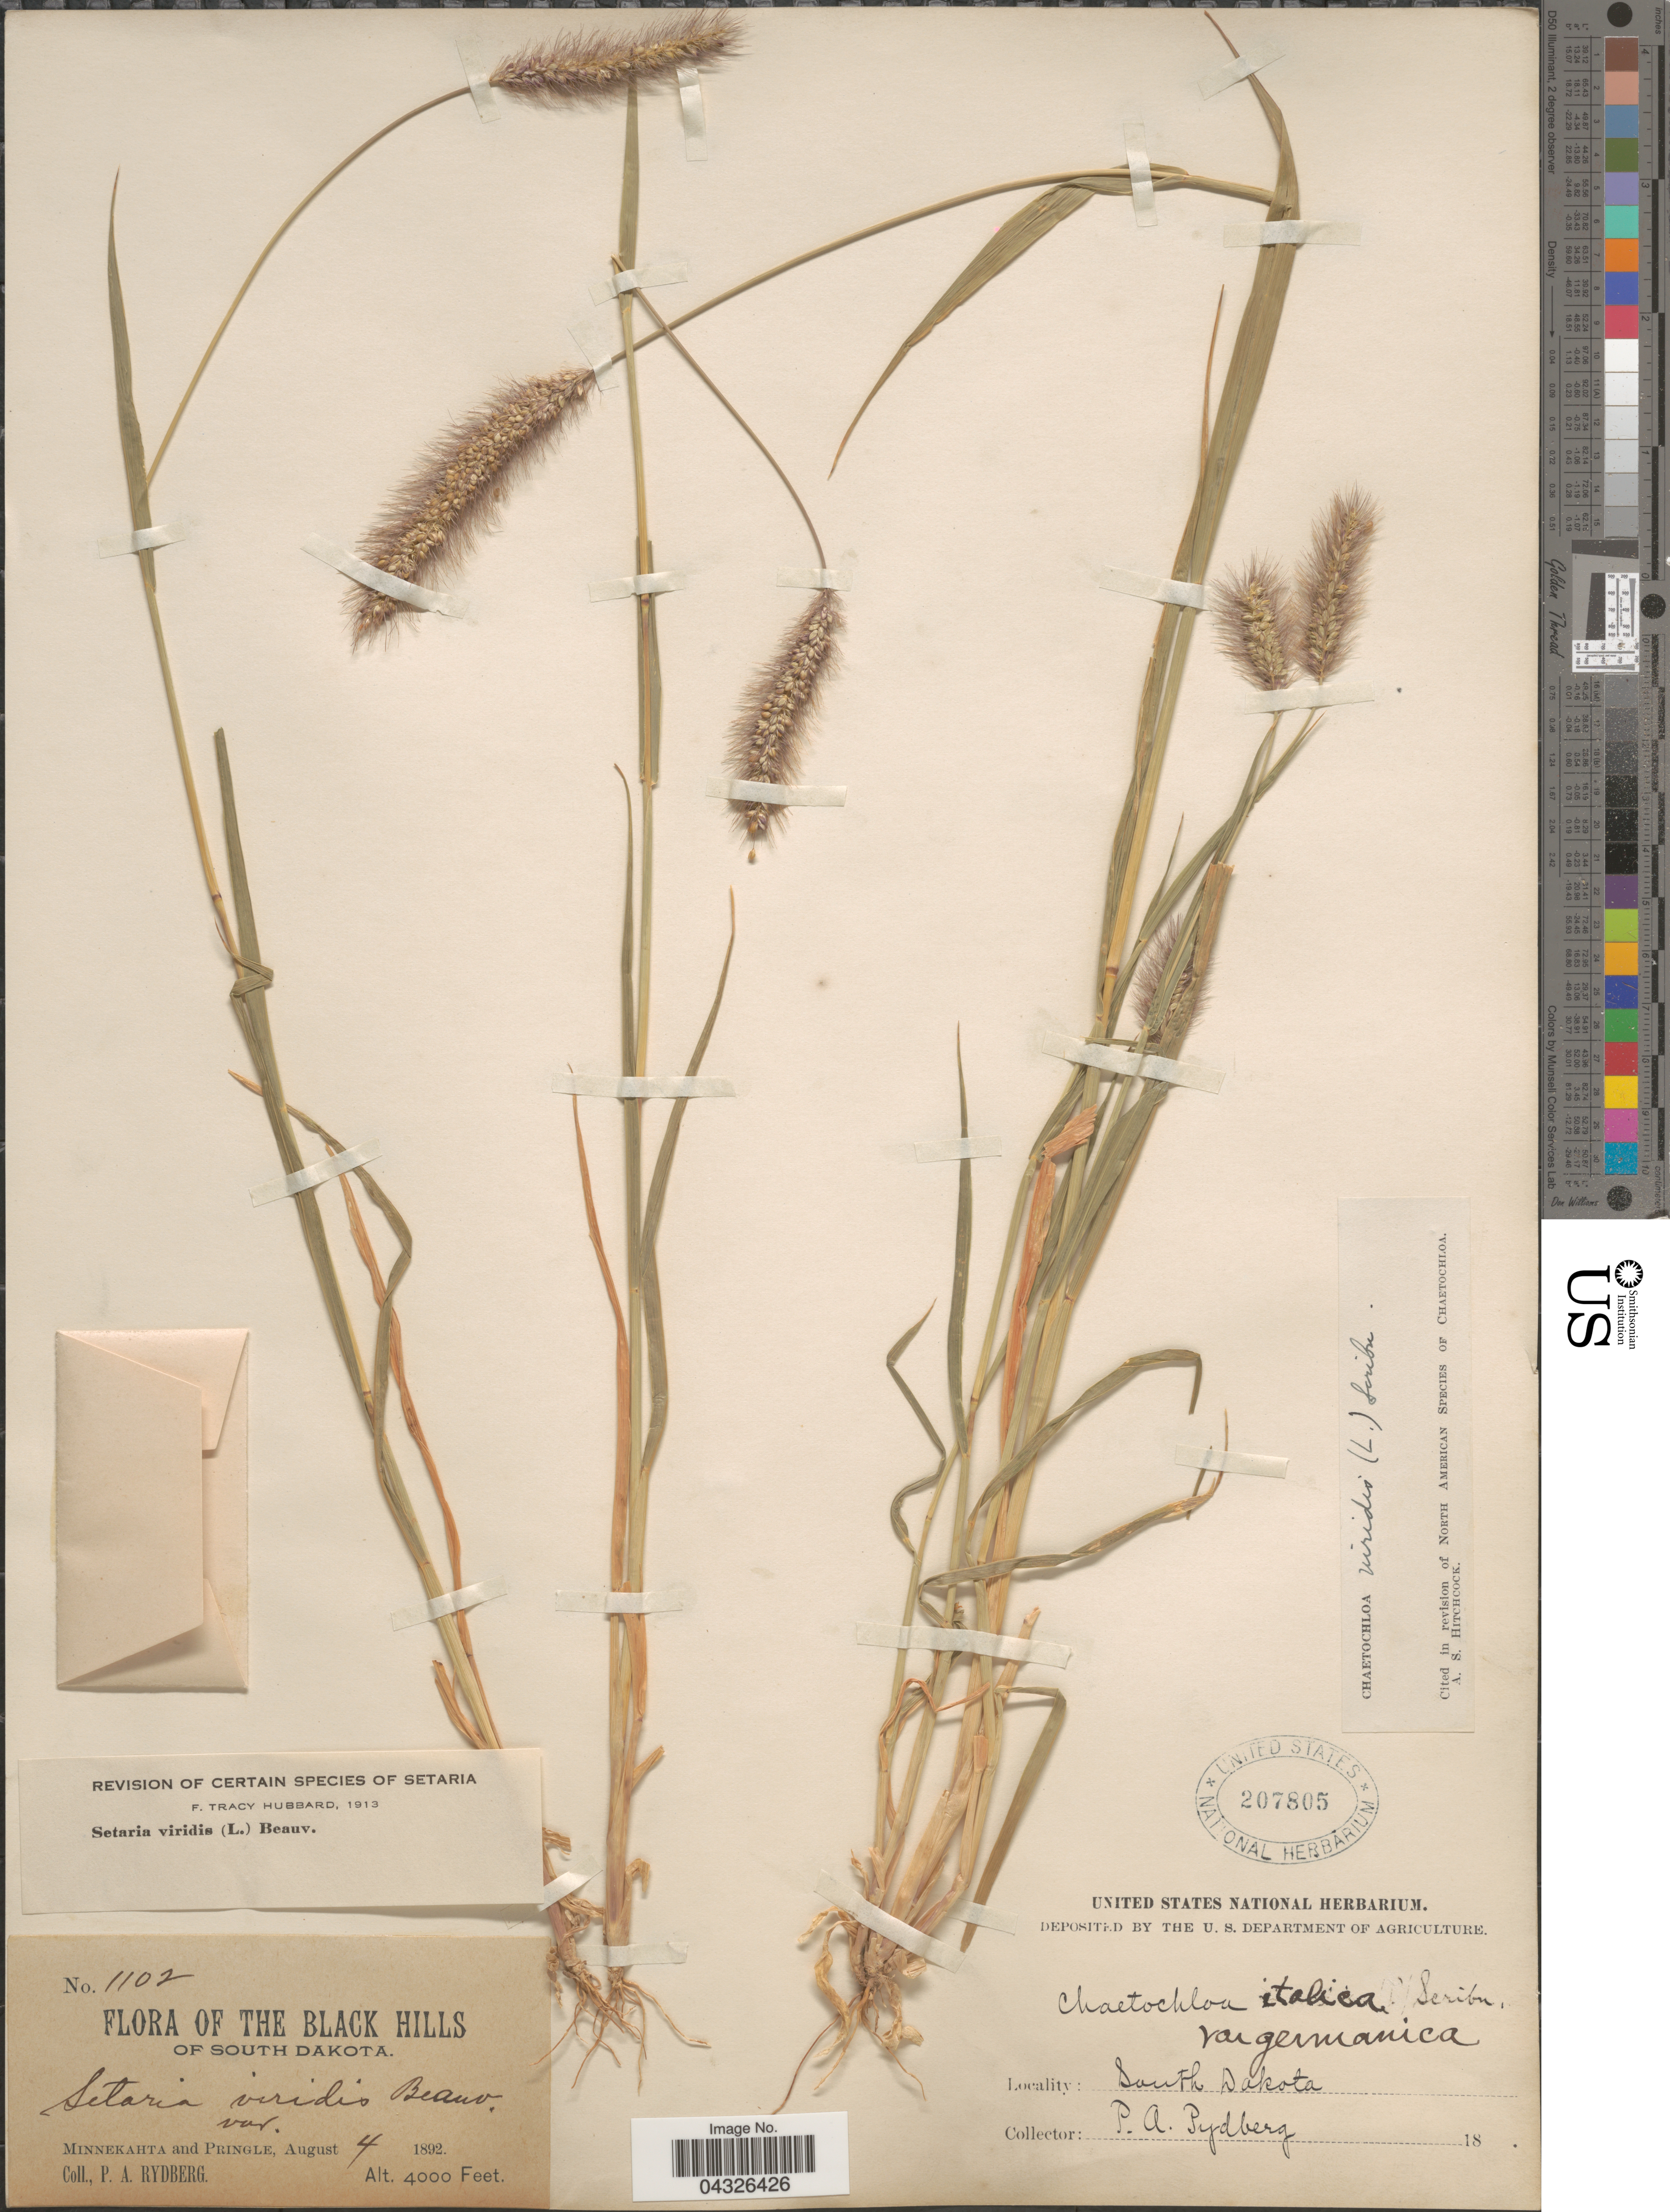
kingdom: Plantae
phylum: Tracheophyta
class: Liliopsida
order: Poales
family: Poaceae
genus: Setaria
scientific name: Setaria viridis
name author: (L.) P. Beauv.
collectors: P. A. Rydberg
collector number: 1102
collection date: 1892-08-04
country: United States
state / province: South Dakota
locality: The Black Hills. Minnekahta and Pringle.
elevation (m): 1219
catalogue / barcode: US 207805